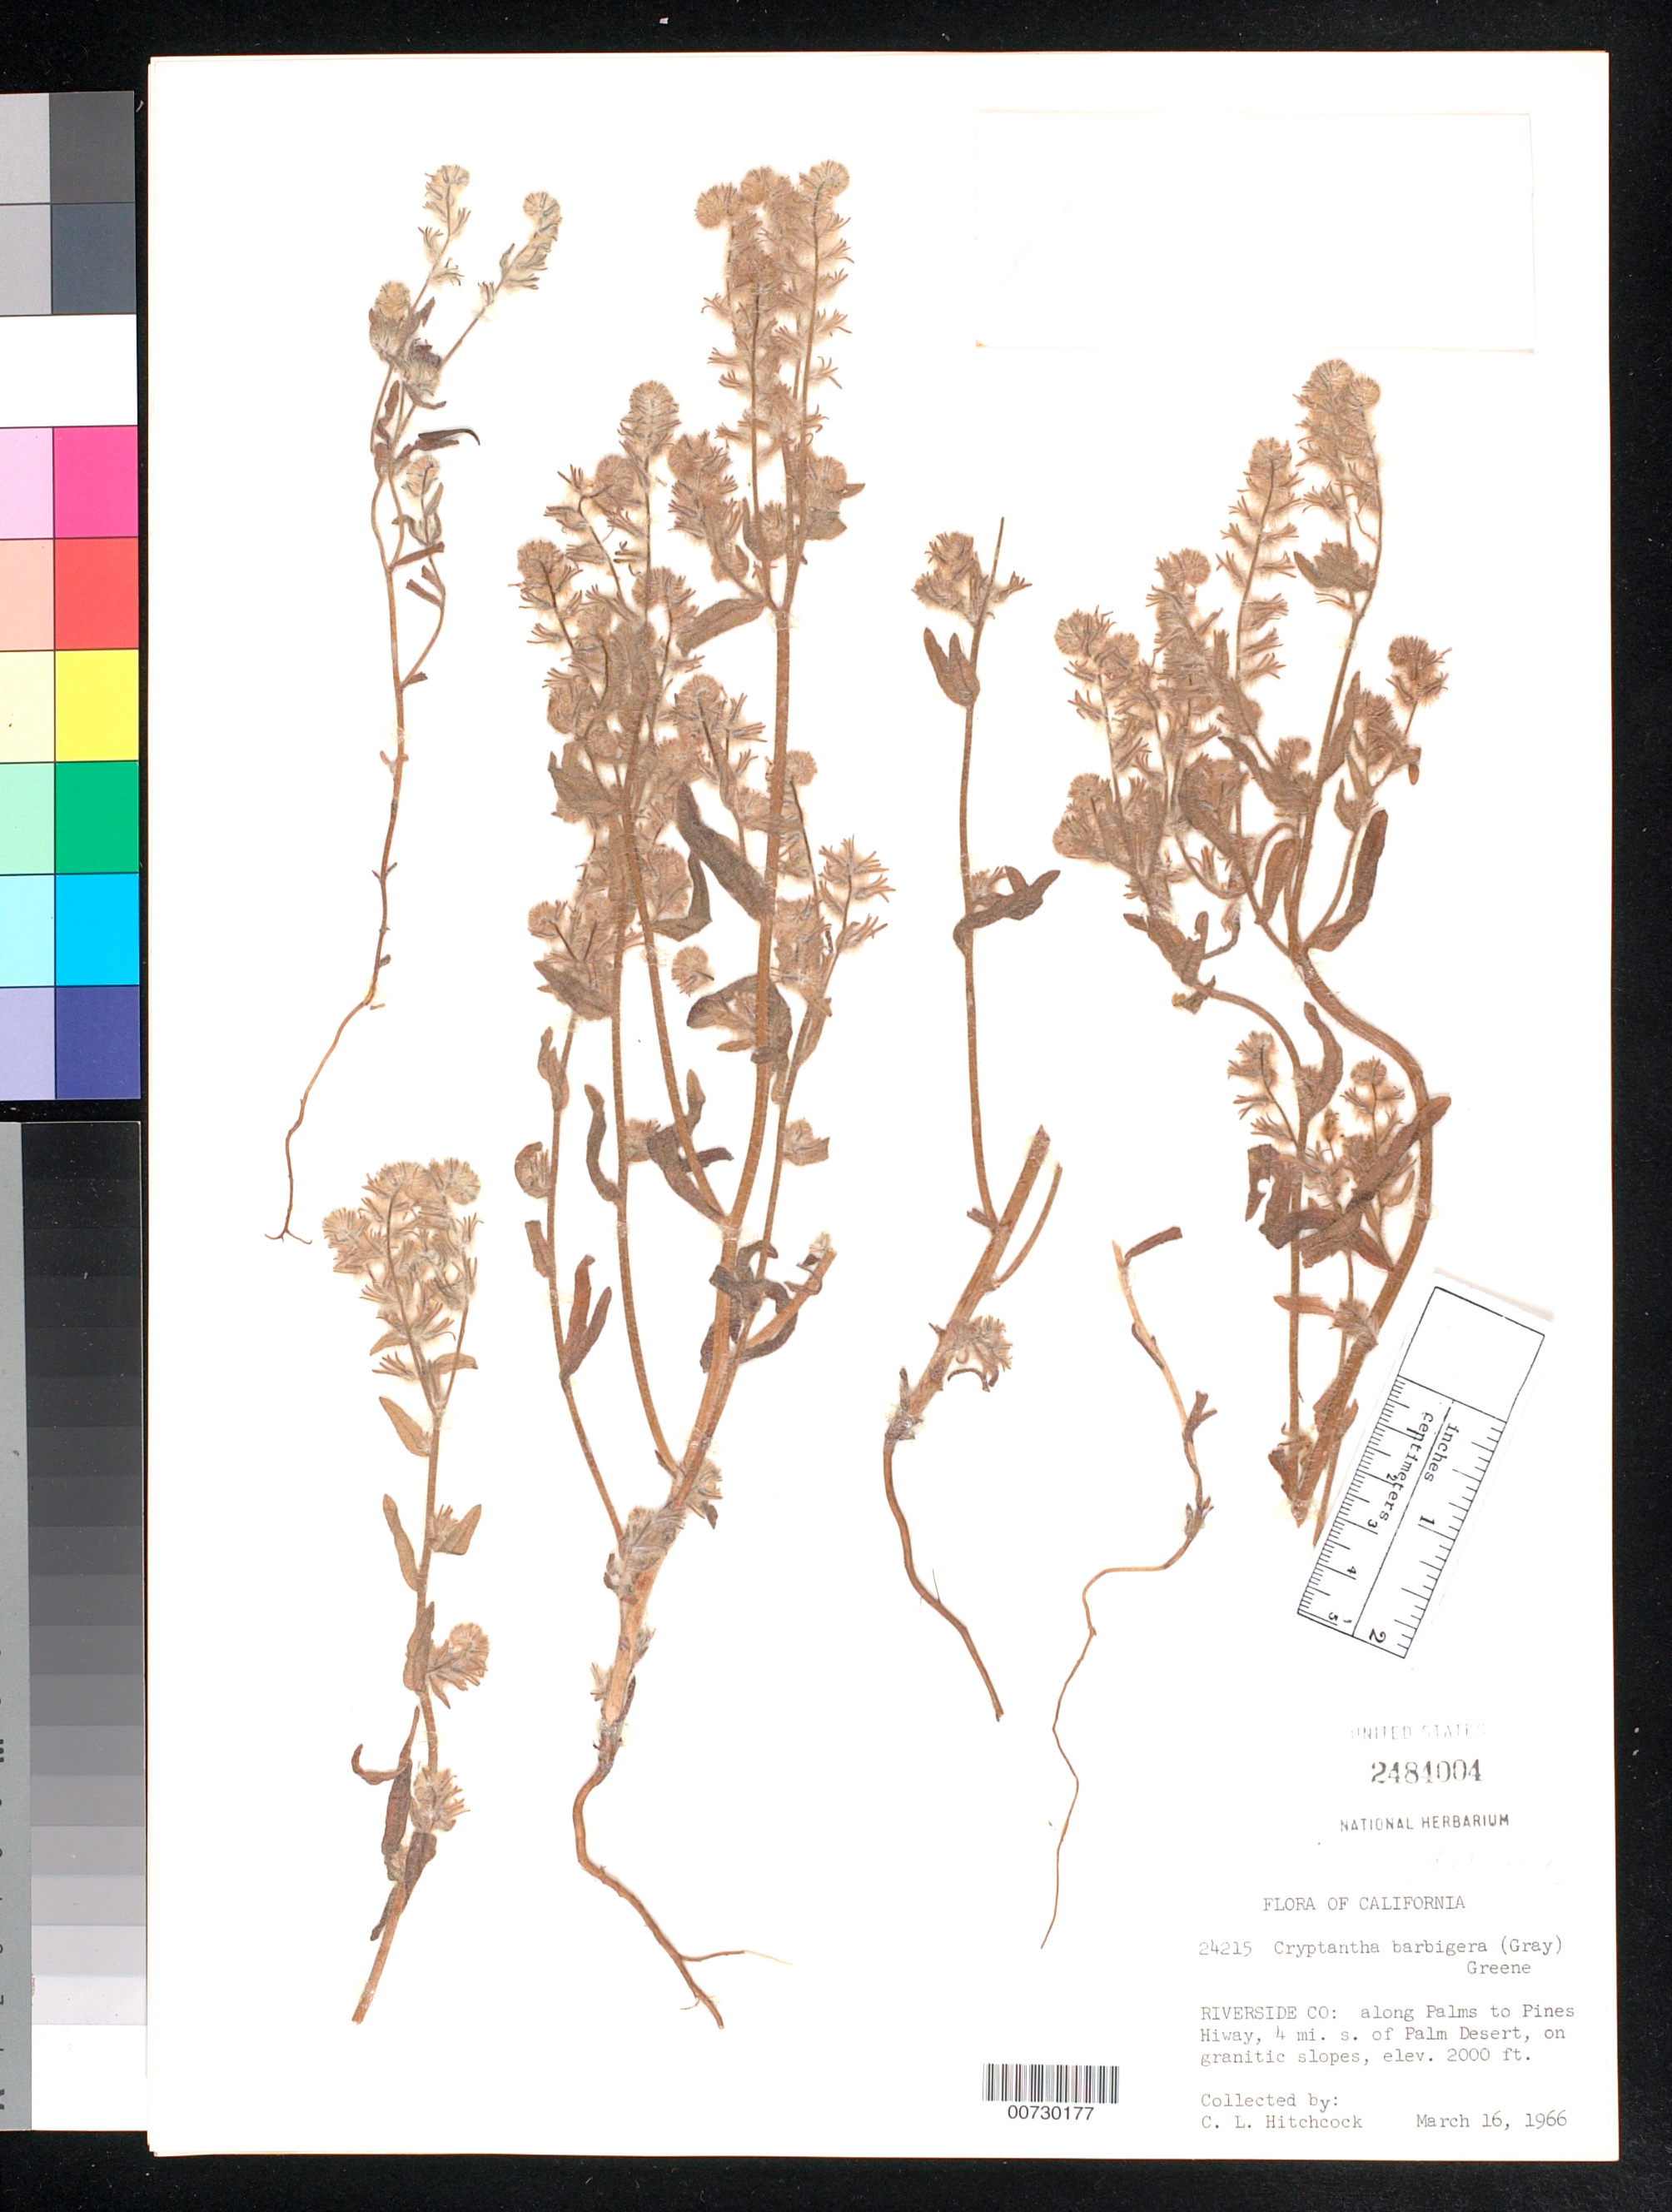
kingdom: Plantae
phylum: Tracheophyta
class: Magnoliopsida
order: Boraginales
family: Boraginaceae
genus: Cryptantha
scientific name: Cryptantha barbigera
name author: (A. Gray) Greene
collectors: C. L. Hitchcock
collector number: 24215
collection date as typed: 16 Mar 1966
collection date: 1966-03-16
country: United States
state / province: California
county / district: Riverside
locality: Along Palms to Pines Hiway, 4 mi. s. of Palm Desert, on granitic slopes.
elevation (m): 610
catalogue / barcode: US 2484004